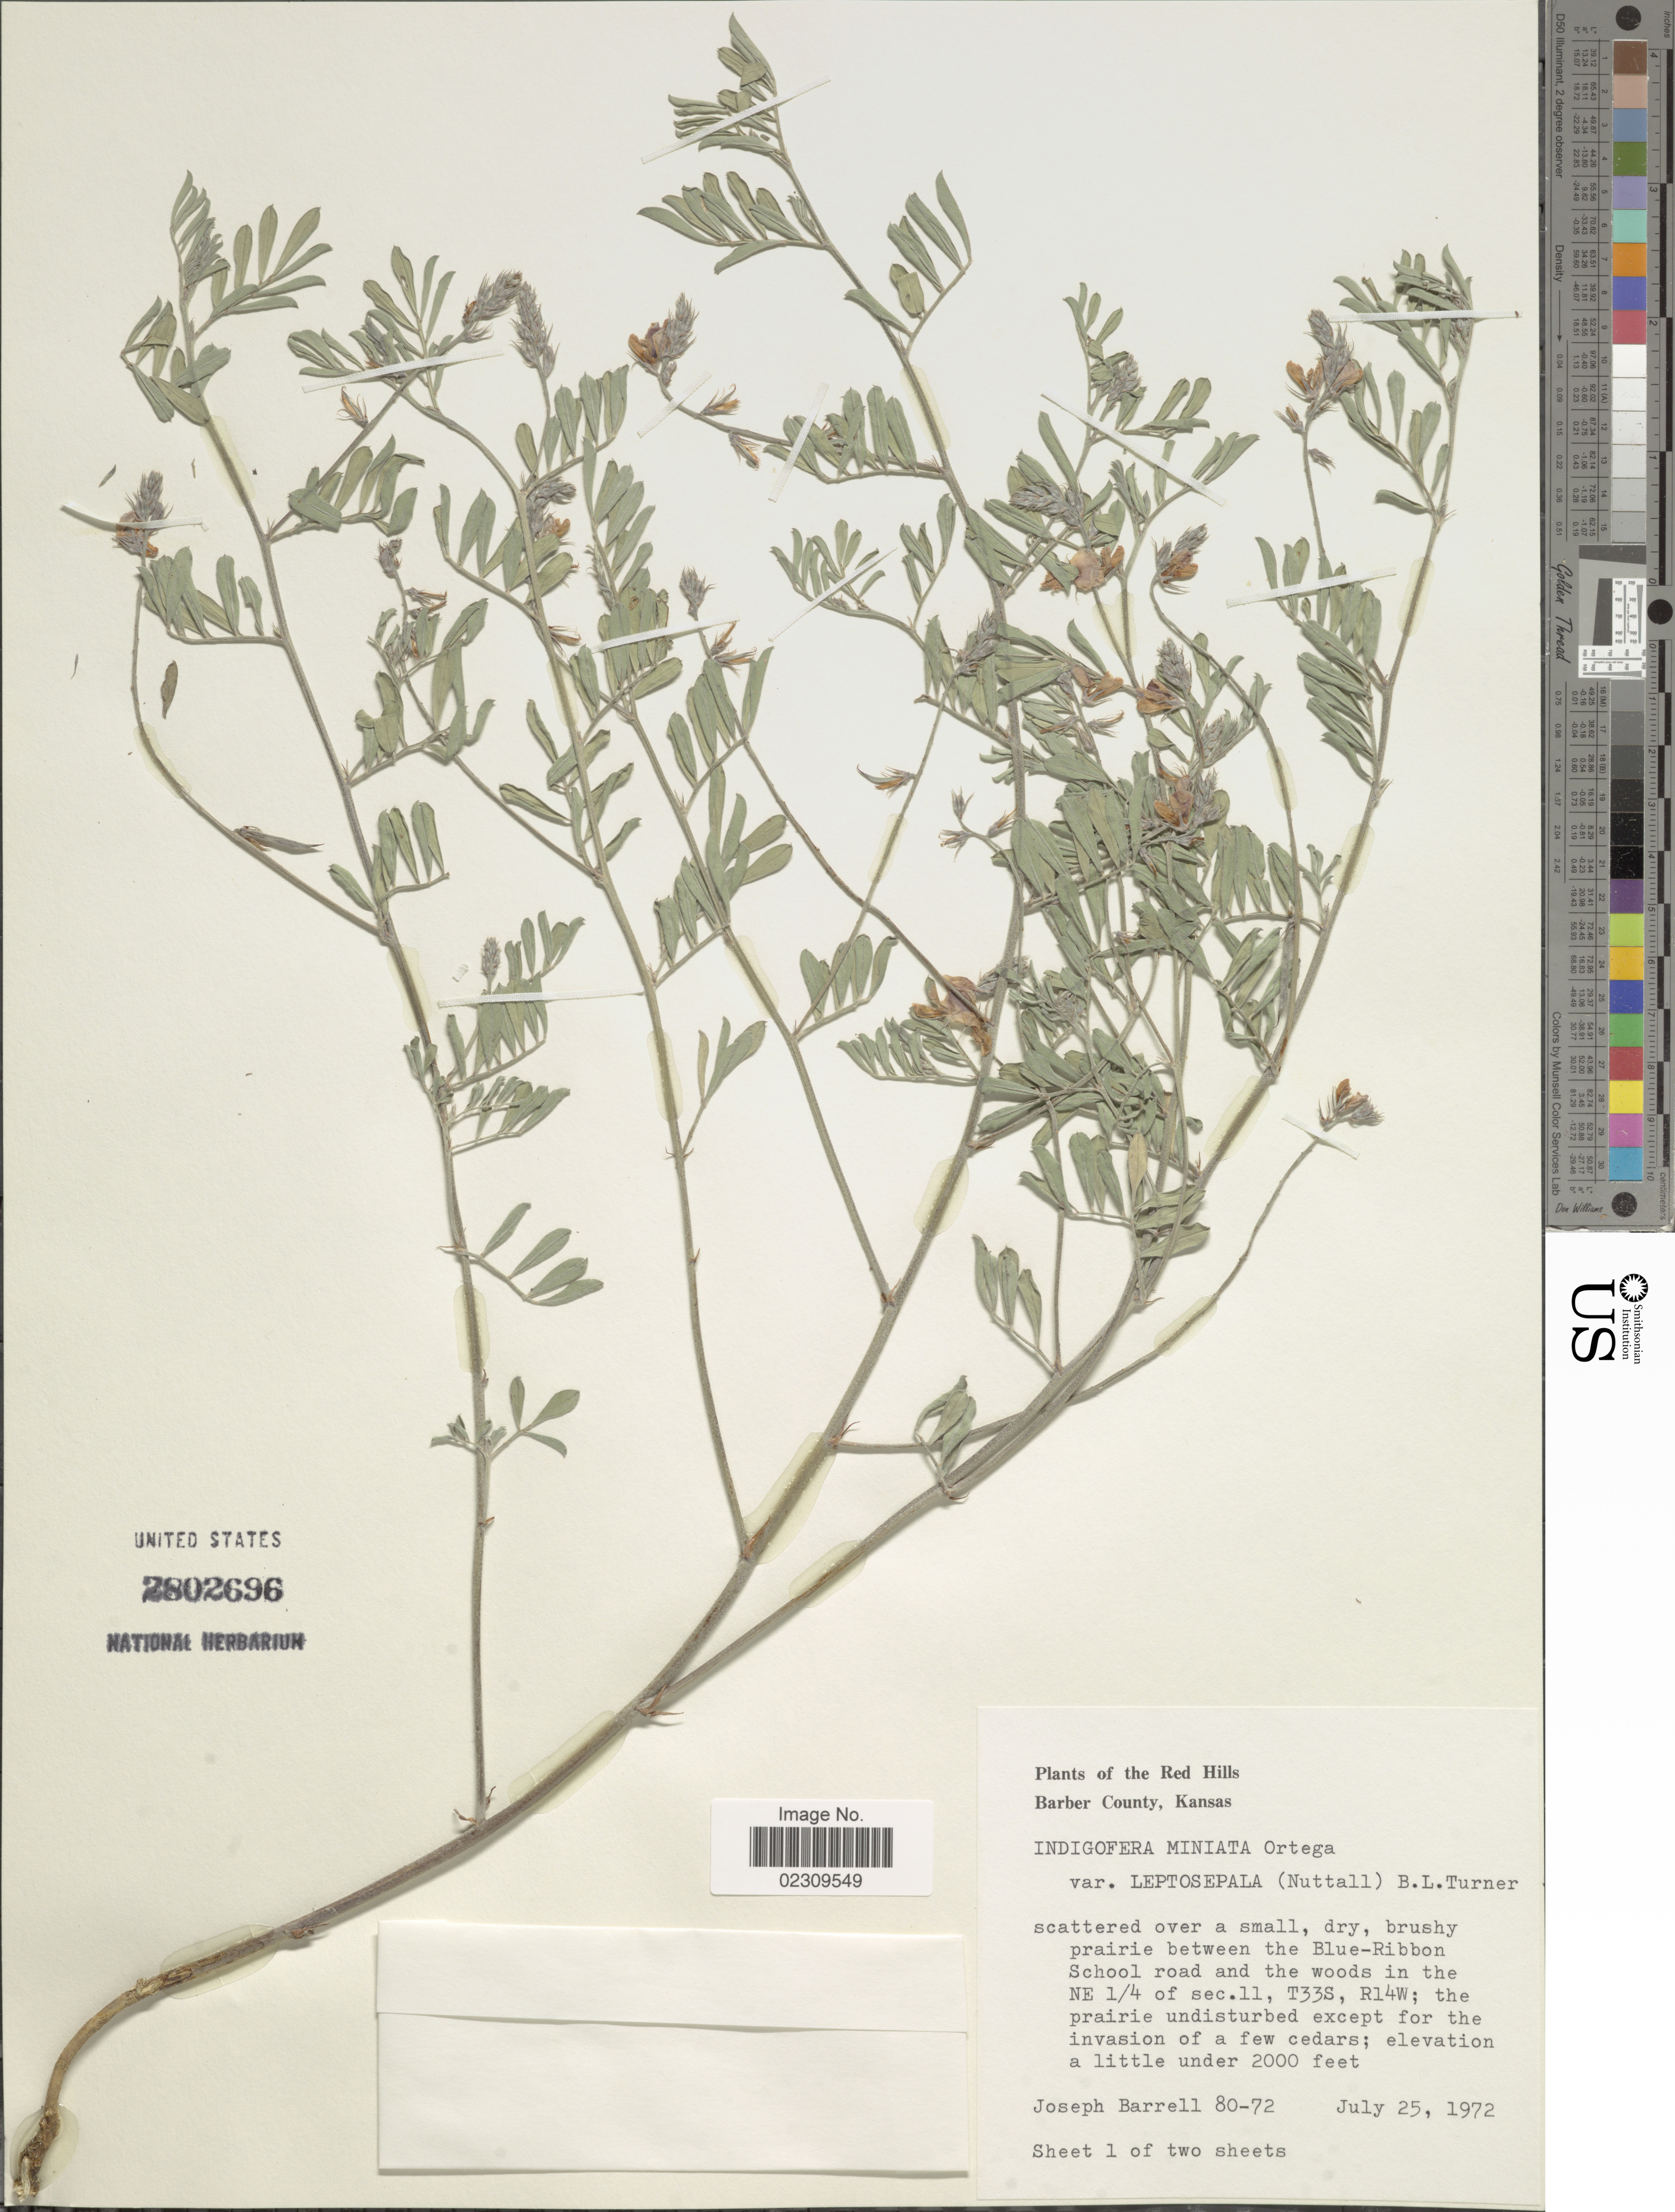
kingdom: Plantae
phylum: Tracheophyta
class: Magnoliopsida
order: Fabales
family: Fabaceae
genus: Indigofera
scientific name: Indigofera miniata var. leptosepala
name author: Ortega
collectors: J. Barrell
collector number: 80-72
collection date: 1972-07-25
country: United States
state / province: Kansas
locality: Red Hills. Barber County. Brushy prairie between the Blue-Ribbon School road and the woods in the NE 1/4 of sec. 11, T33S, R14W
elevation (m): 610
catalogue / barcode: US 2802696